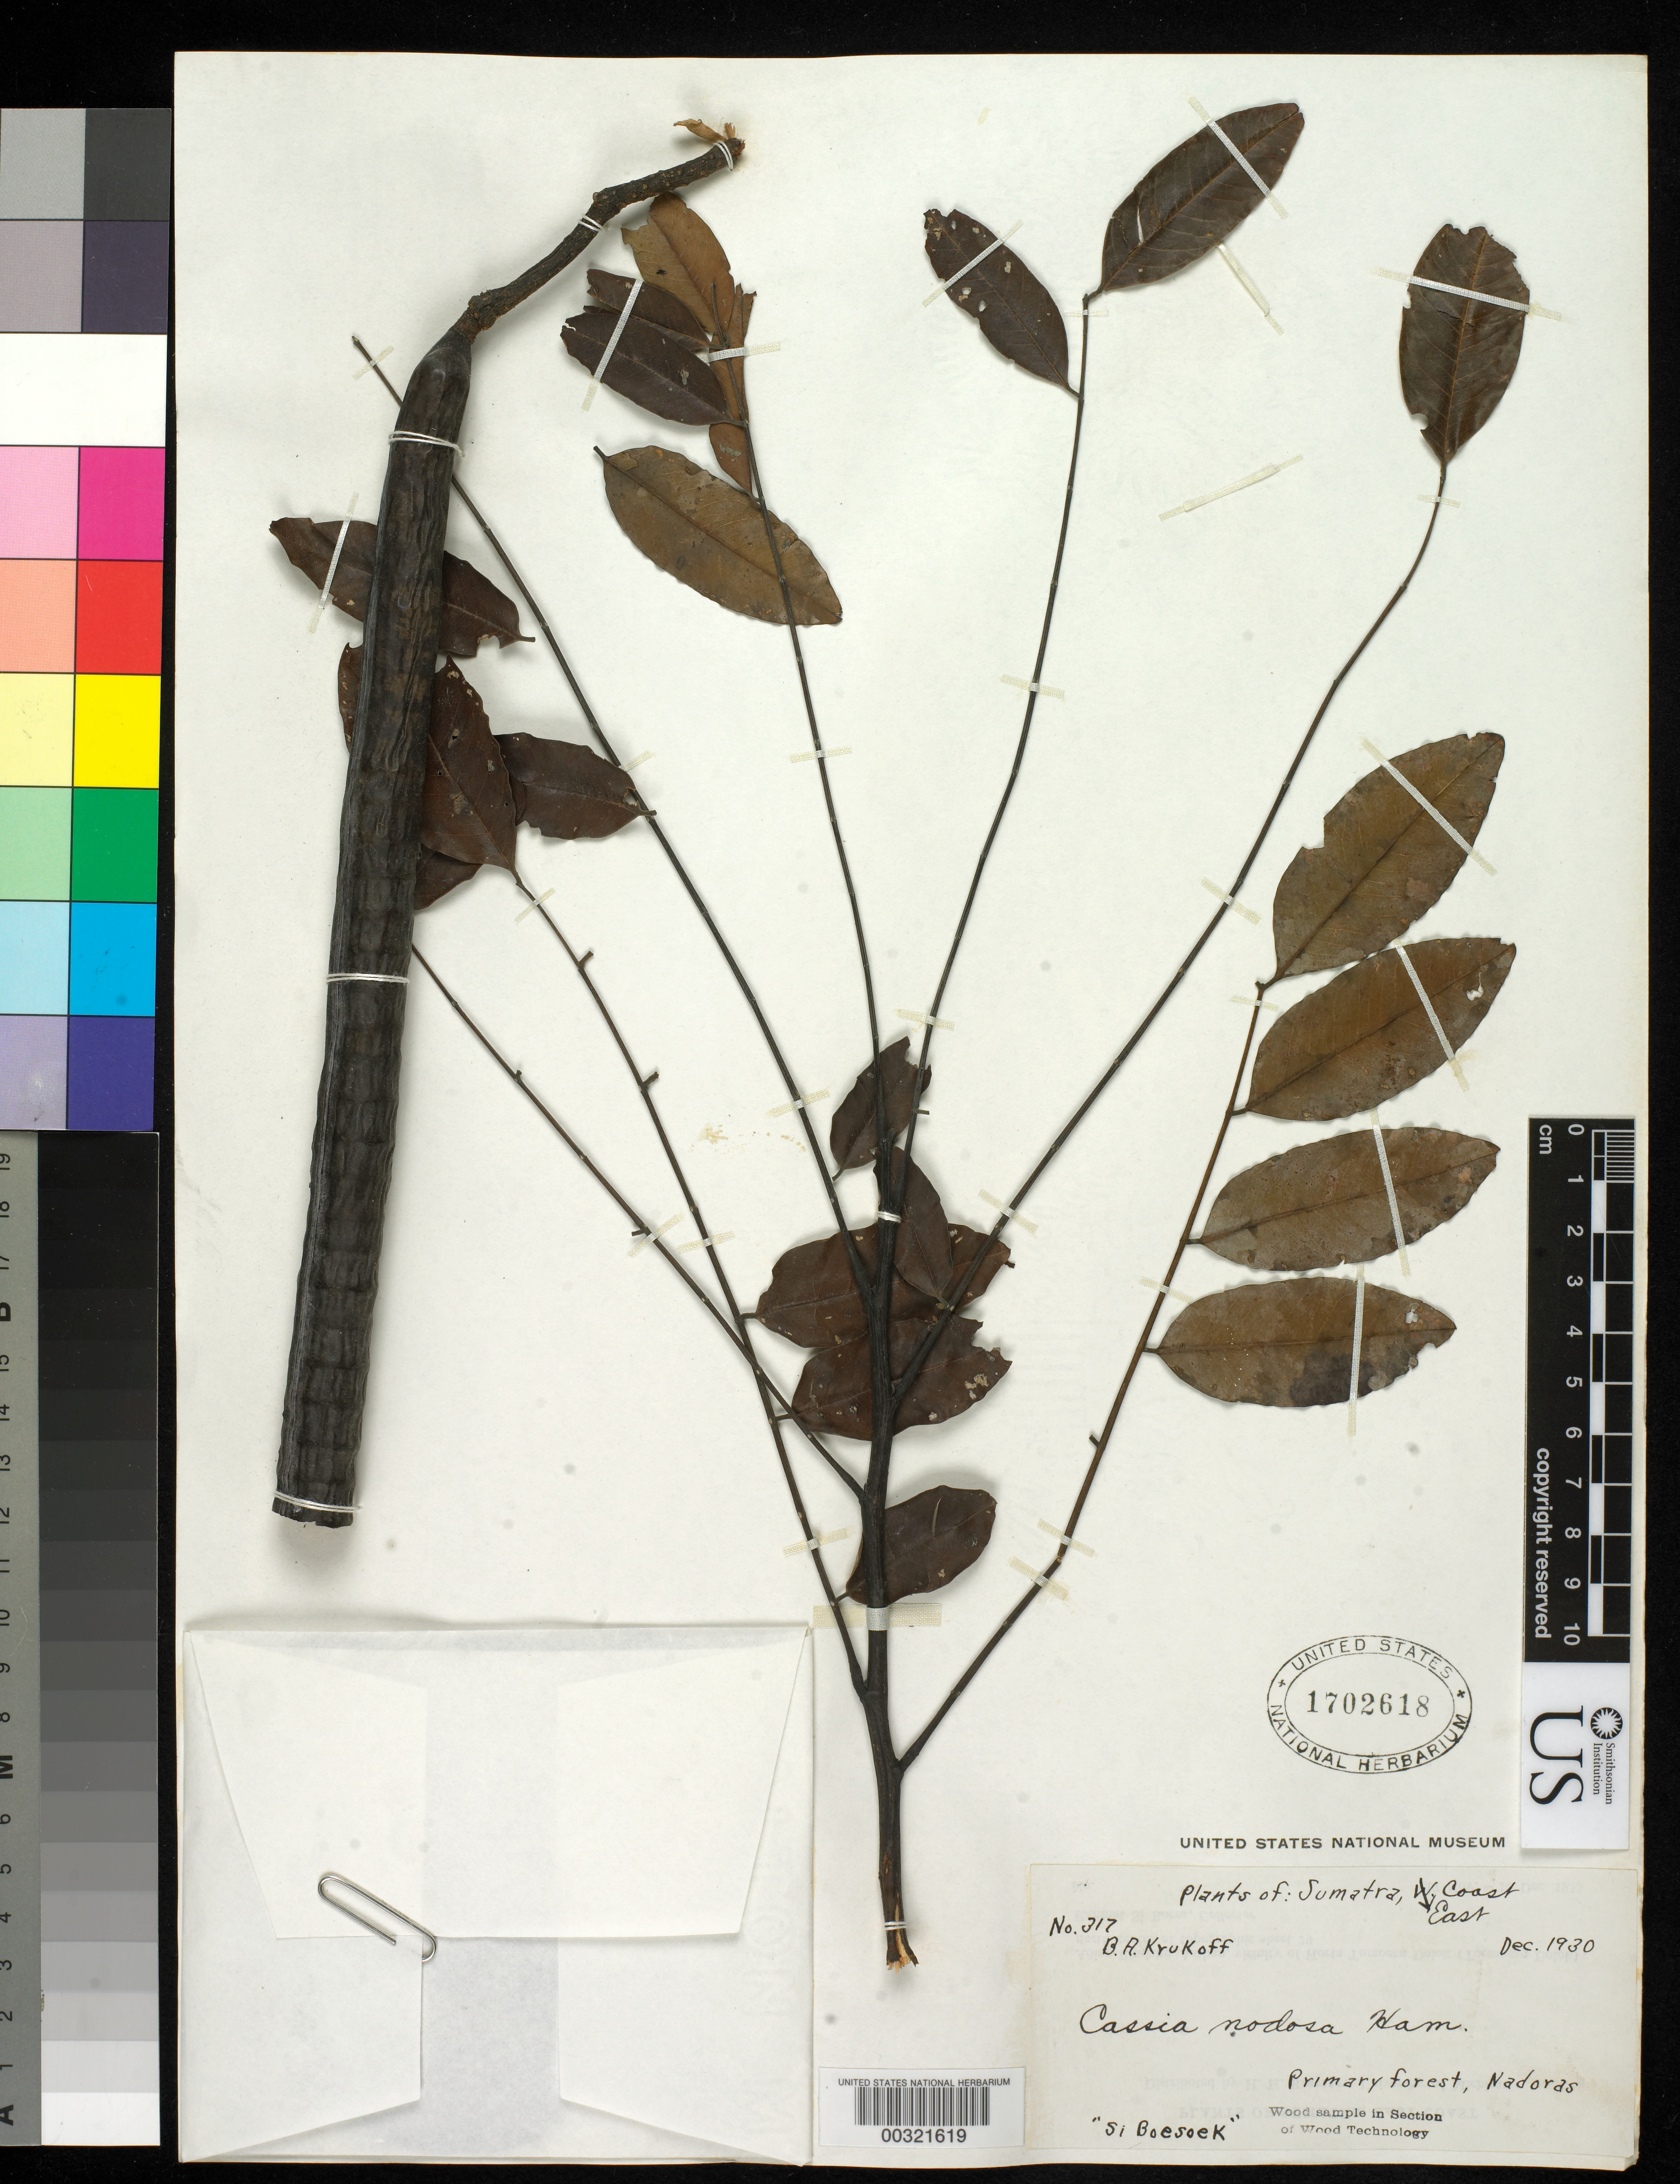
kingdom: Plantae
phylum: Tracheophyta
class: Magnoliopsida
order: Fabales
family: Fabaceae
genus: Cassia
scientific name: Cassia javanica subsp. nodosa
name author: (Roxb.) K. Larsen & S.S. Larsen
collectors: R. Boesoek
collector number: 317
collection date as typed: Dec 1930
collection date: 1930-12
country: Indonesia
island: Sumatra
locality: Nadoras, e coast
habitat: Primary forest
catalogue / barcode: US 1702618